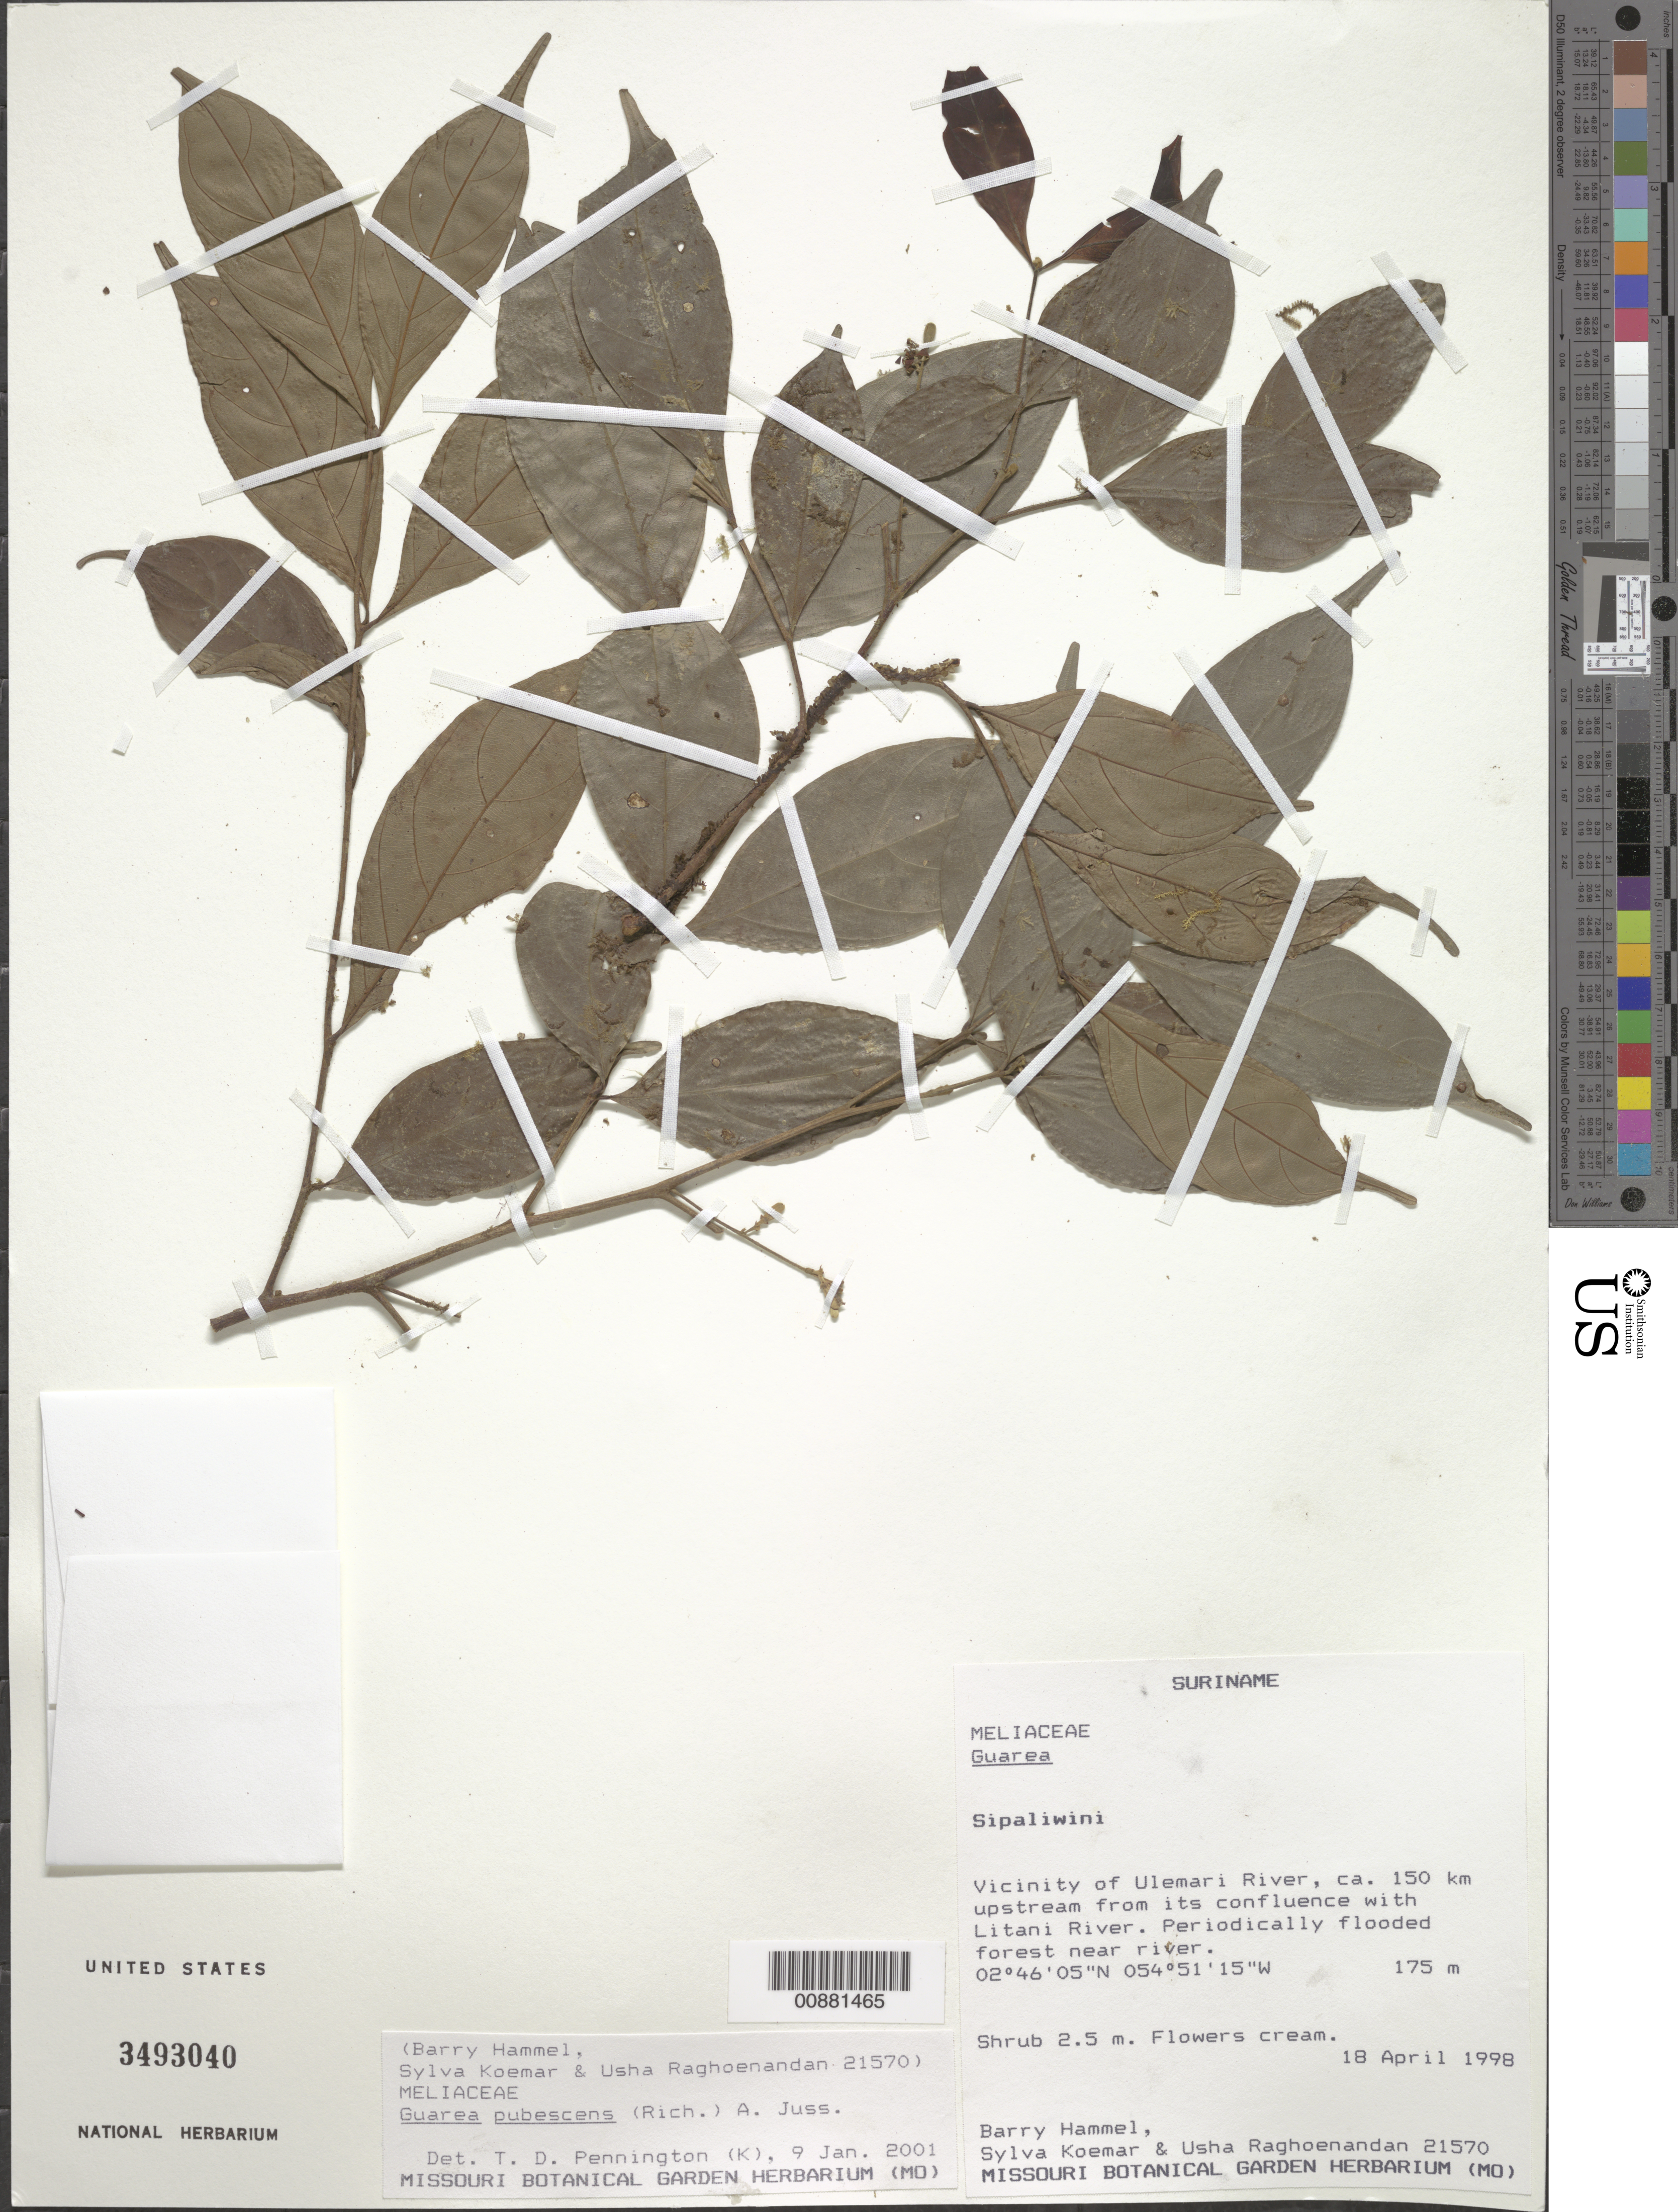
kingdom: Plantae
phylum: Tracheophyta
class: Magnoliopsida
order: Sapindales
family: Meliaceae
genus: Guarea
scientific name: Guarea pubescens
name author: (Rich.) A. Juss.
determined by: Pennington, T. D., (K)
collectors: B. Hammel, S. Koemar & U. Raghoenandan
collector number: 21570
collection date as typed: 18-Apr-98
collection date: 1998-04-18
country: Suriname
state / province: Sipaliwini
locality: Ulemari R., ca. 150 km upstream from confl. with Litani R.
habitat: Periodically flooded forest near river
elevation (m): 175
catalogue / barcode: US 3493040